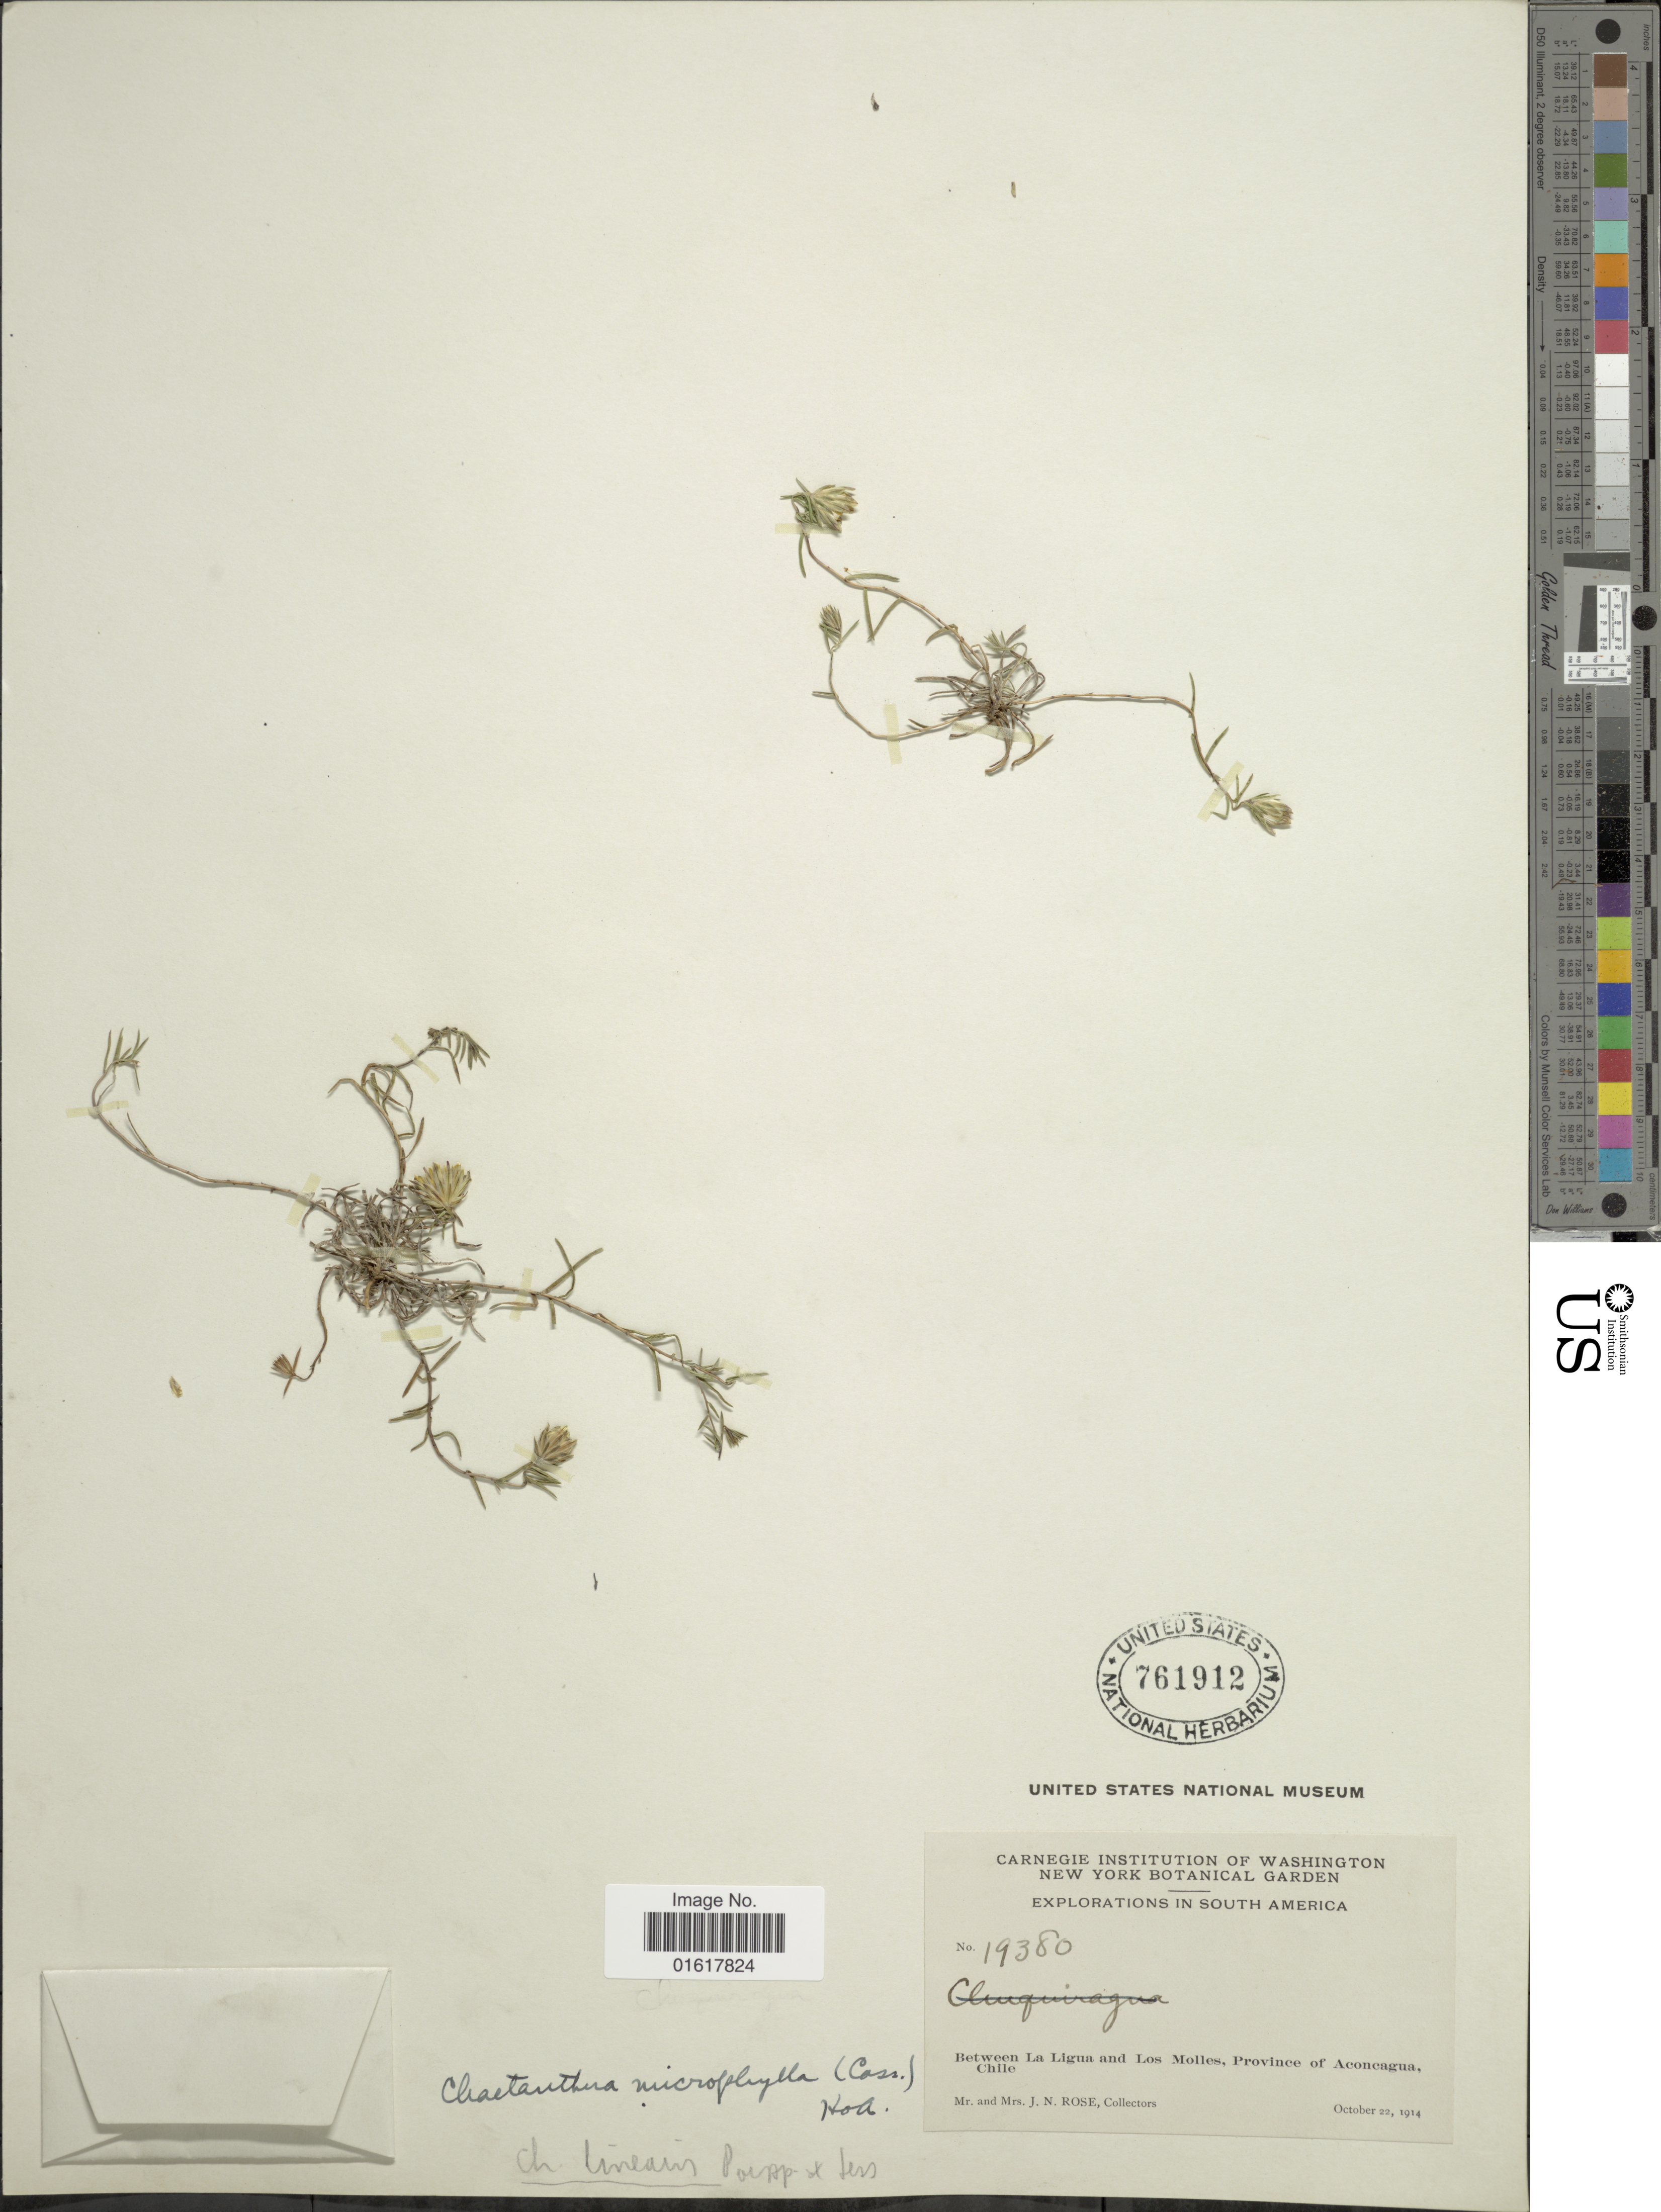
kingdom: Plantae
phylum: Tracheophyta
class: Magnoliopsida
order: Asterales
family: Asteraceae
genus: Chaetanthera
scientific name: Chaetanthera microphylla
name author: (Cass.) Hook. & Arn.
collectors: J. N. Rose & L. B. Rose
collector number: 19380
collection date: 1914-10-22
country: Chile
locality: Between La Ligua and Los Molles, Province of Aconcagua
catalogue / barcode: US 761912